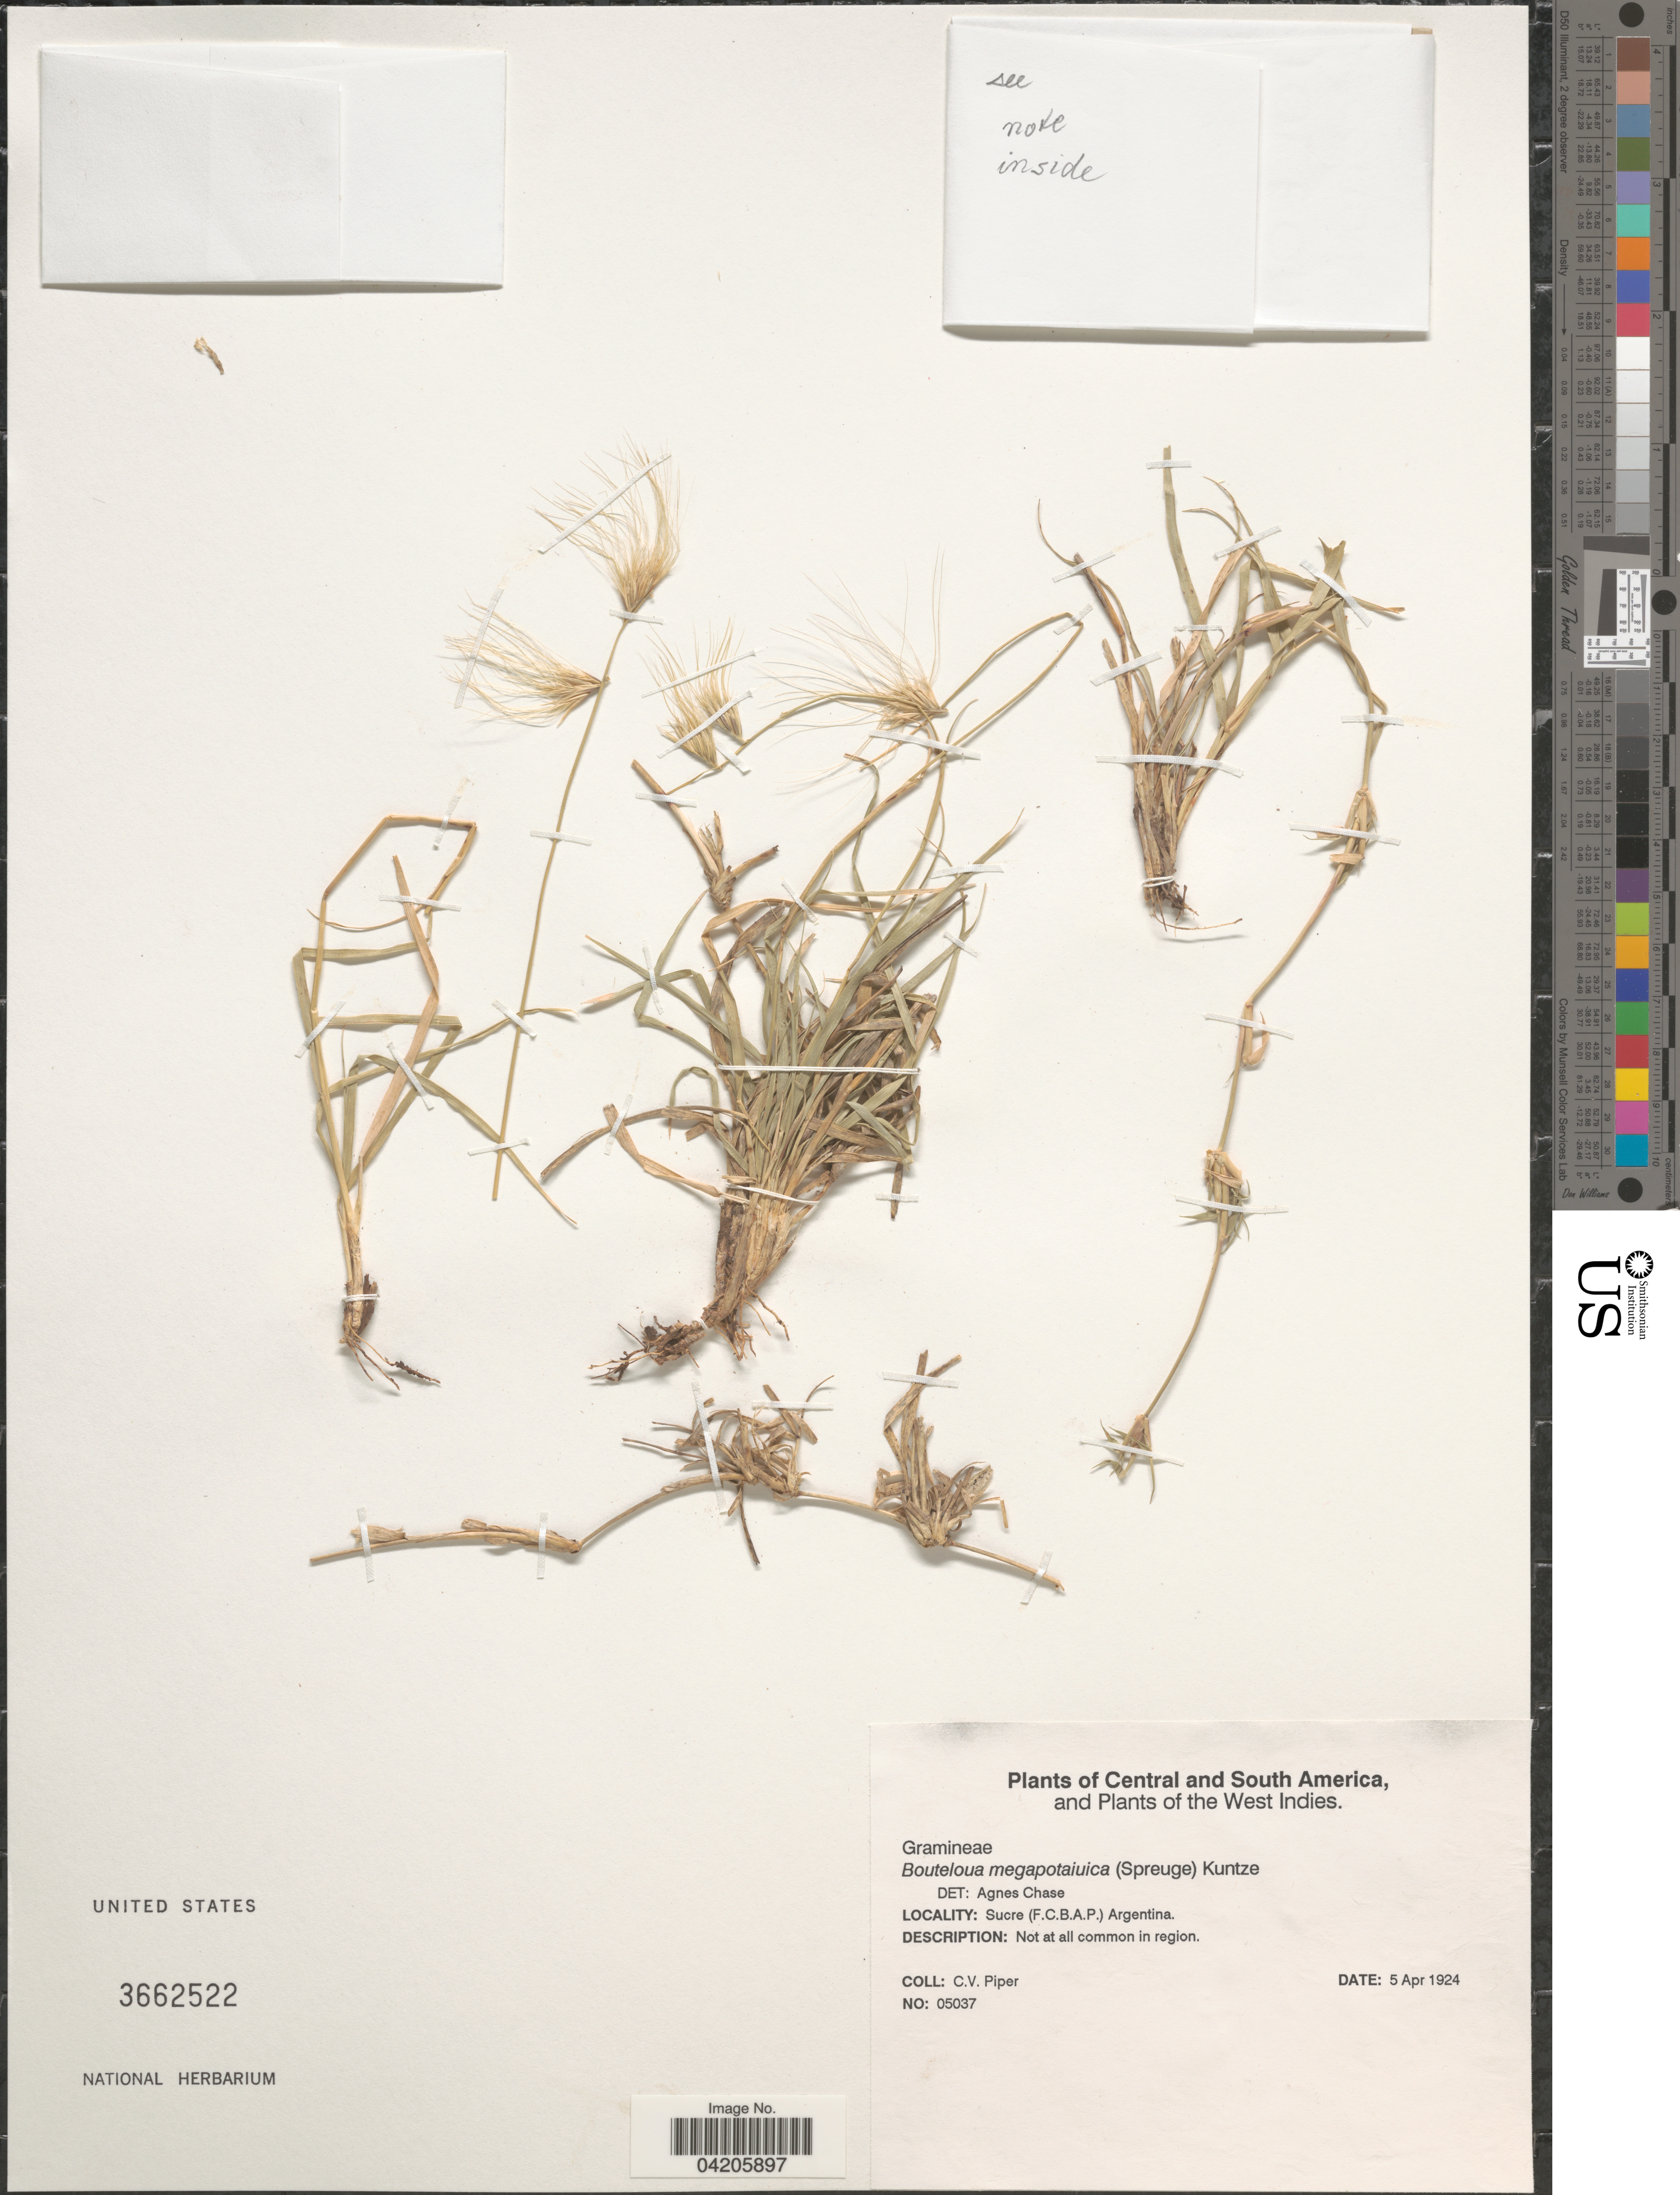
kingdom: Plantae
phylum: Tracheophyta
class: Liliopsida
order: Poales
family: Poaceae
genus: Bouteloua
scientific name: Bouteloua megapotamica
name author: (Spreng.) Kuntze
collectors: C. V. Piper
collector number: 05037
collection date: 1924-04-05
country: Argentina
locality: Sucre (F.C.B.A.P.)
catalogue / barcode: US 3662522